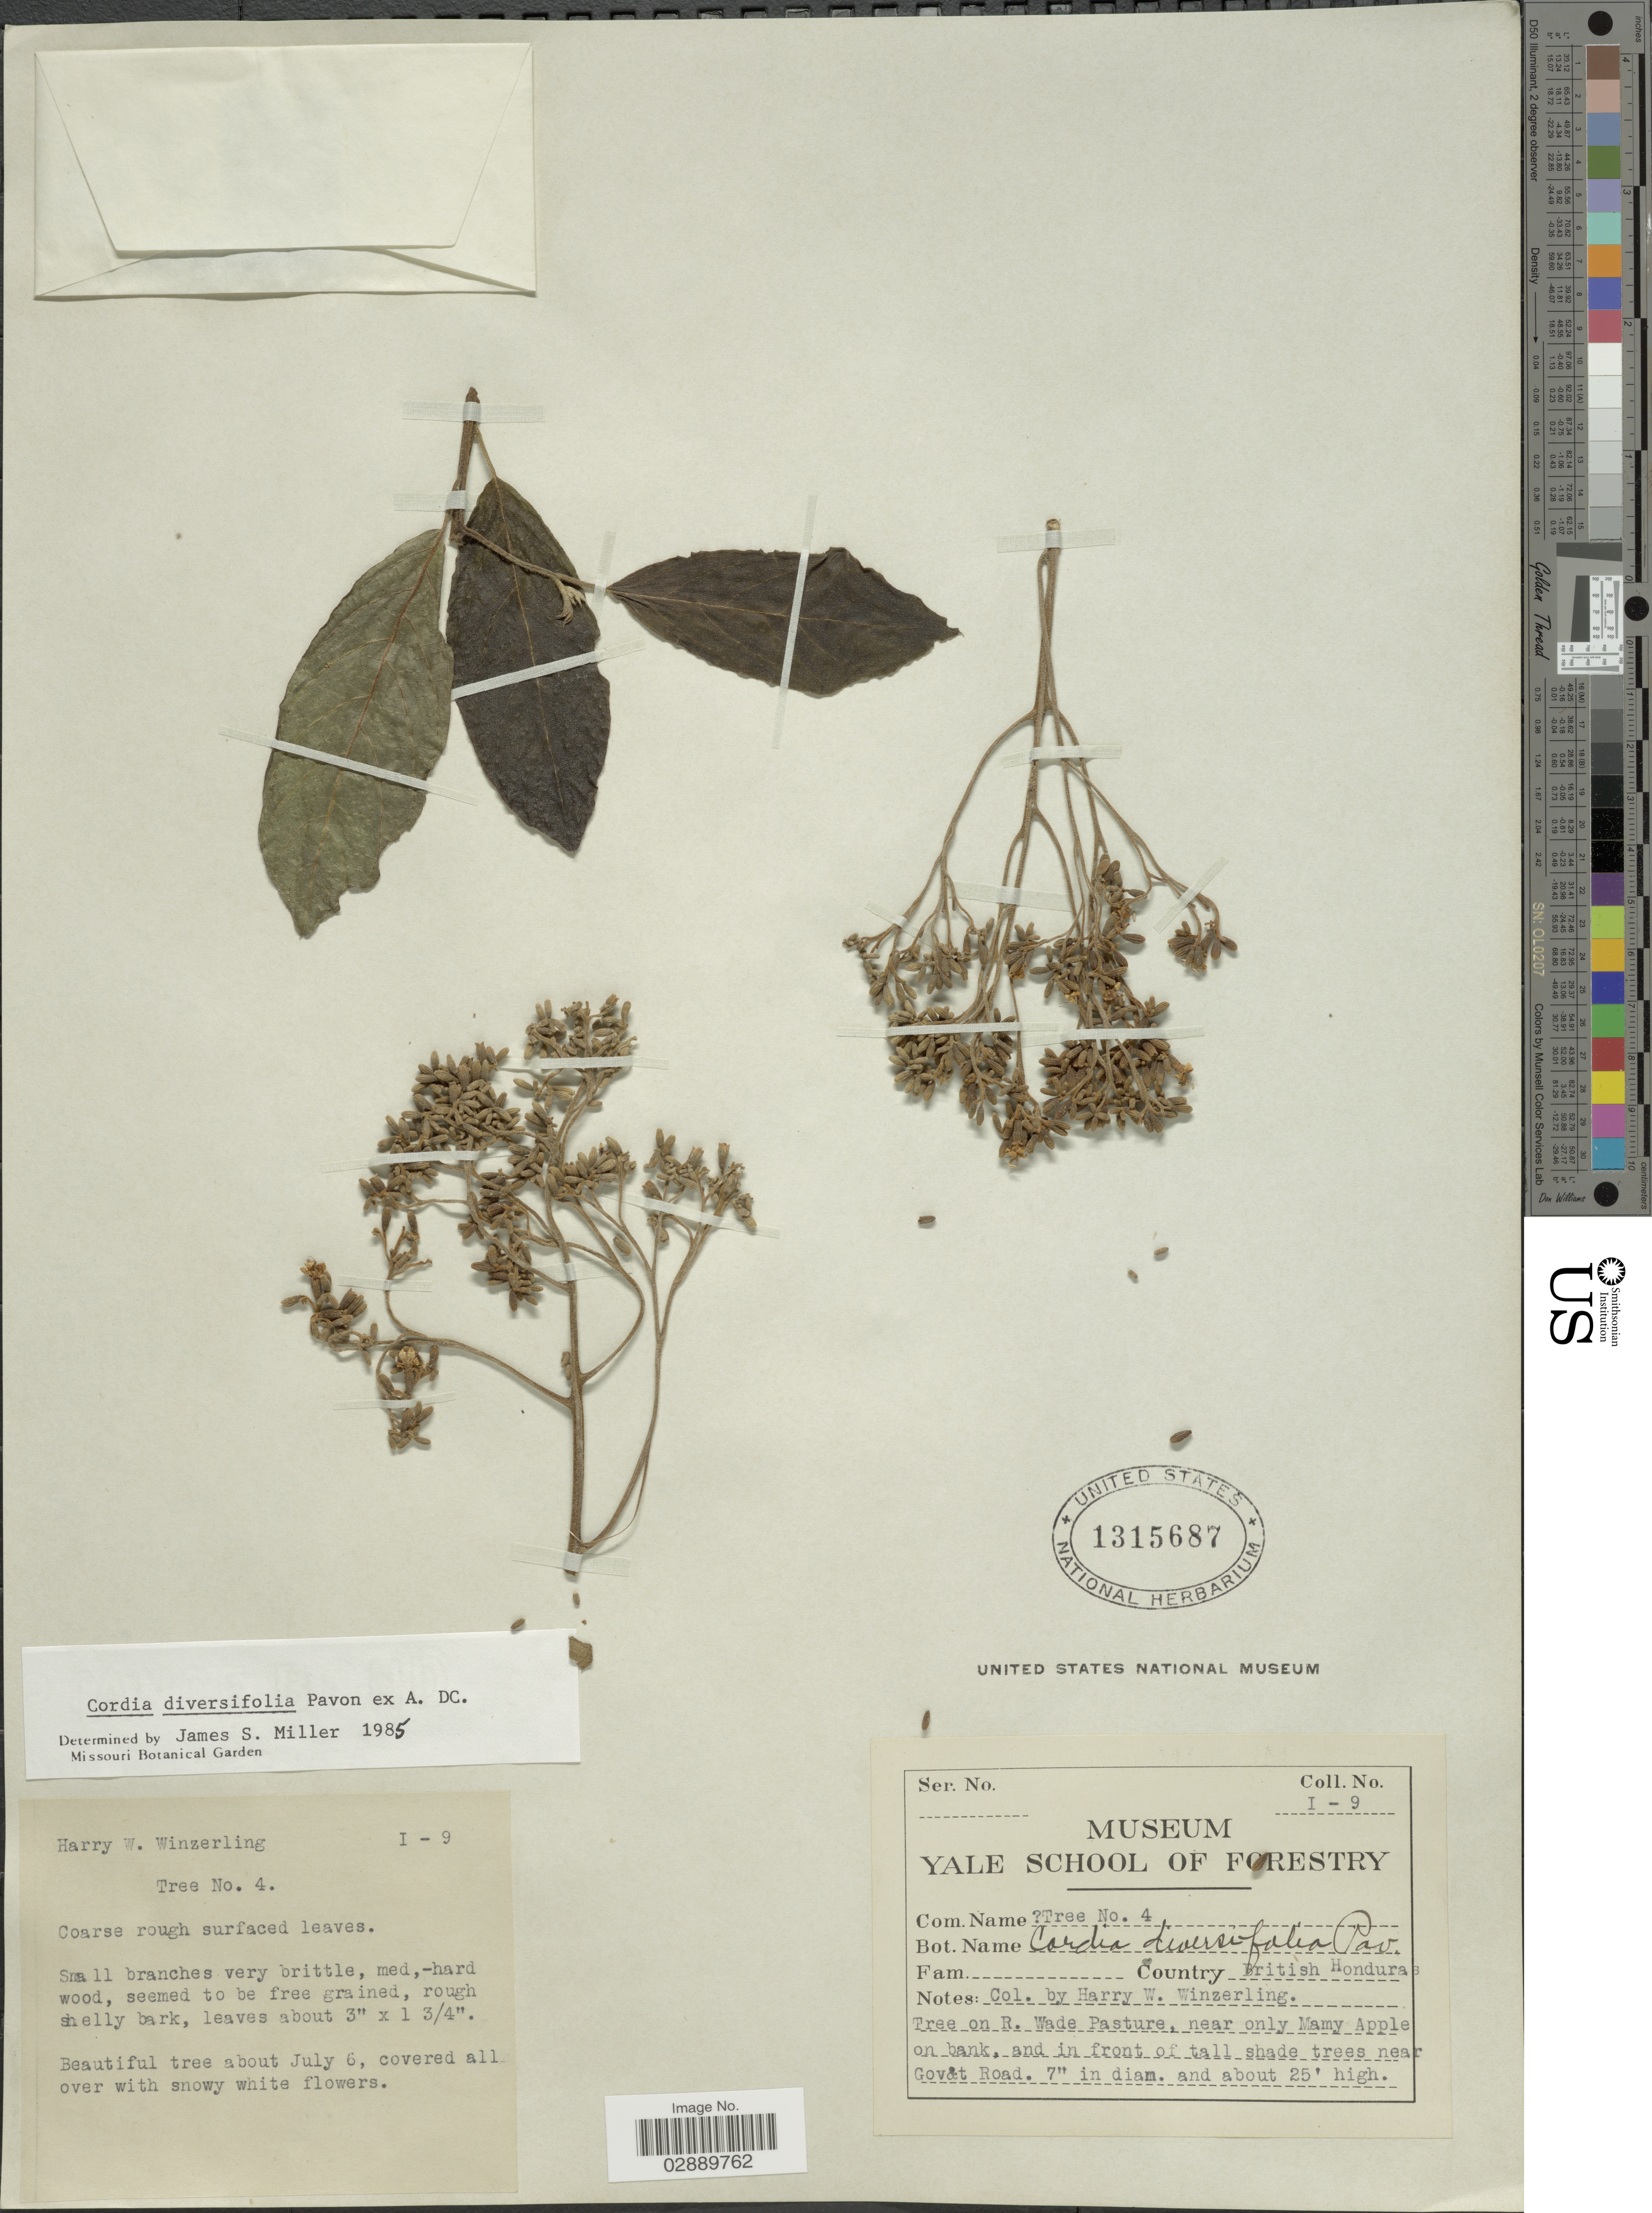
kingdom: Plantae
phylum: Tracheophyta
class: Magnoliopsida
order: Boraginales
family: Cordiaceae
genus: Cordia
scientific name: Cordia diversifolia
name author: Pav. ex DC.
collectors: H. Winzerling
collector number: I - 9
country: Belize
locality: British Honduras. Tree on R. Wade Pasture, near only Mamy Apple on bank.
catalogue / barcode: US 1315687